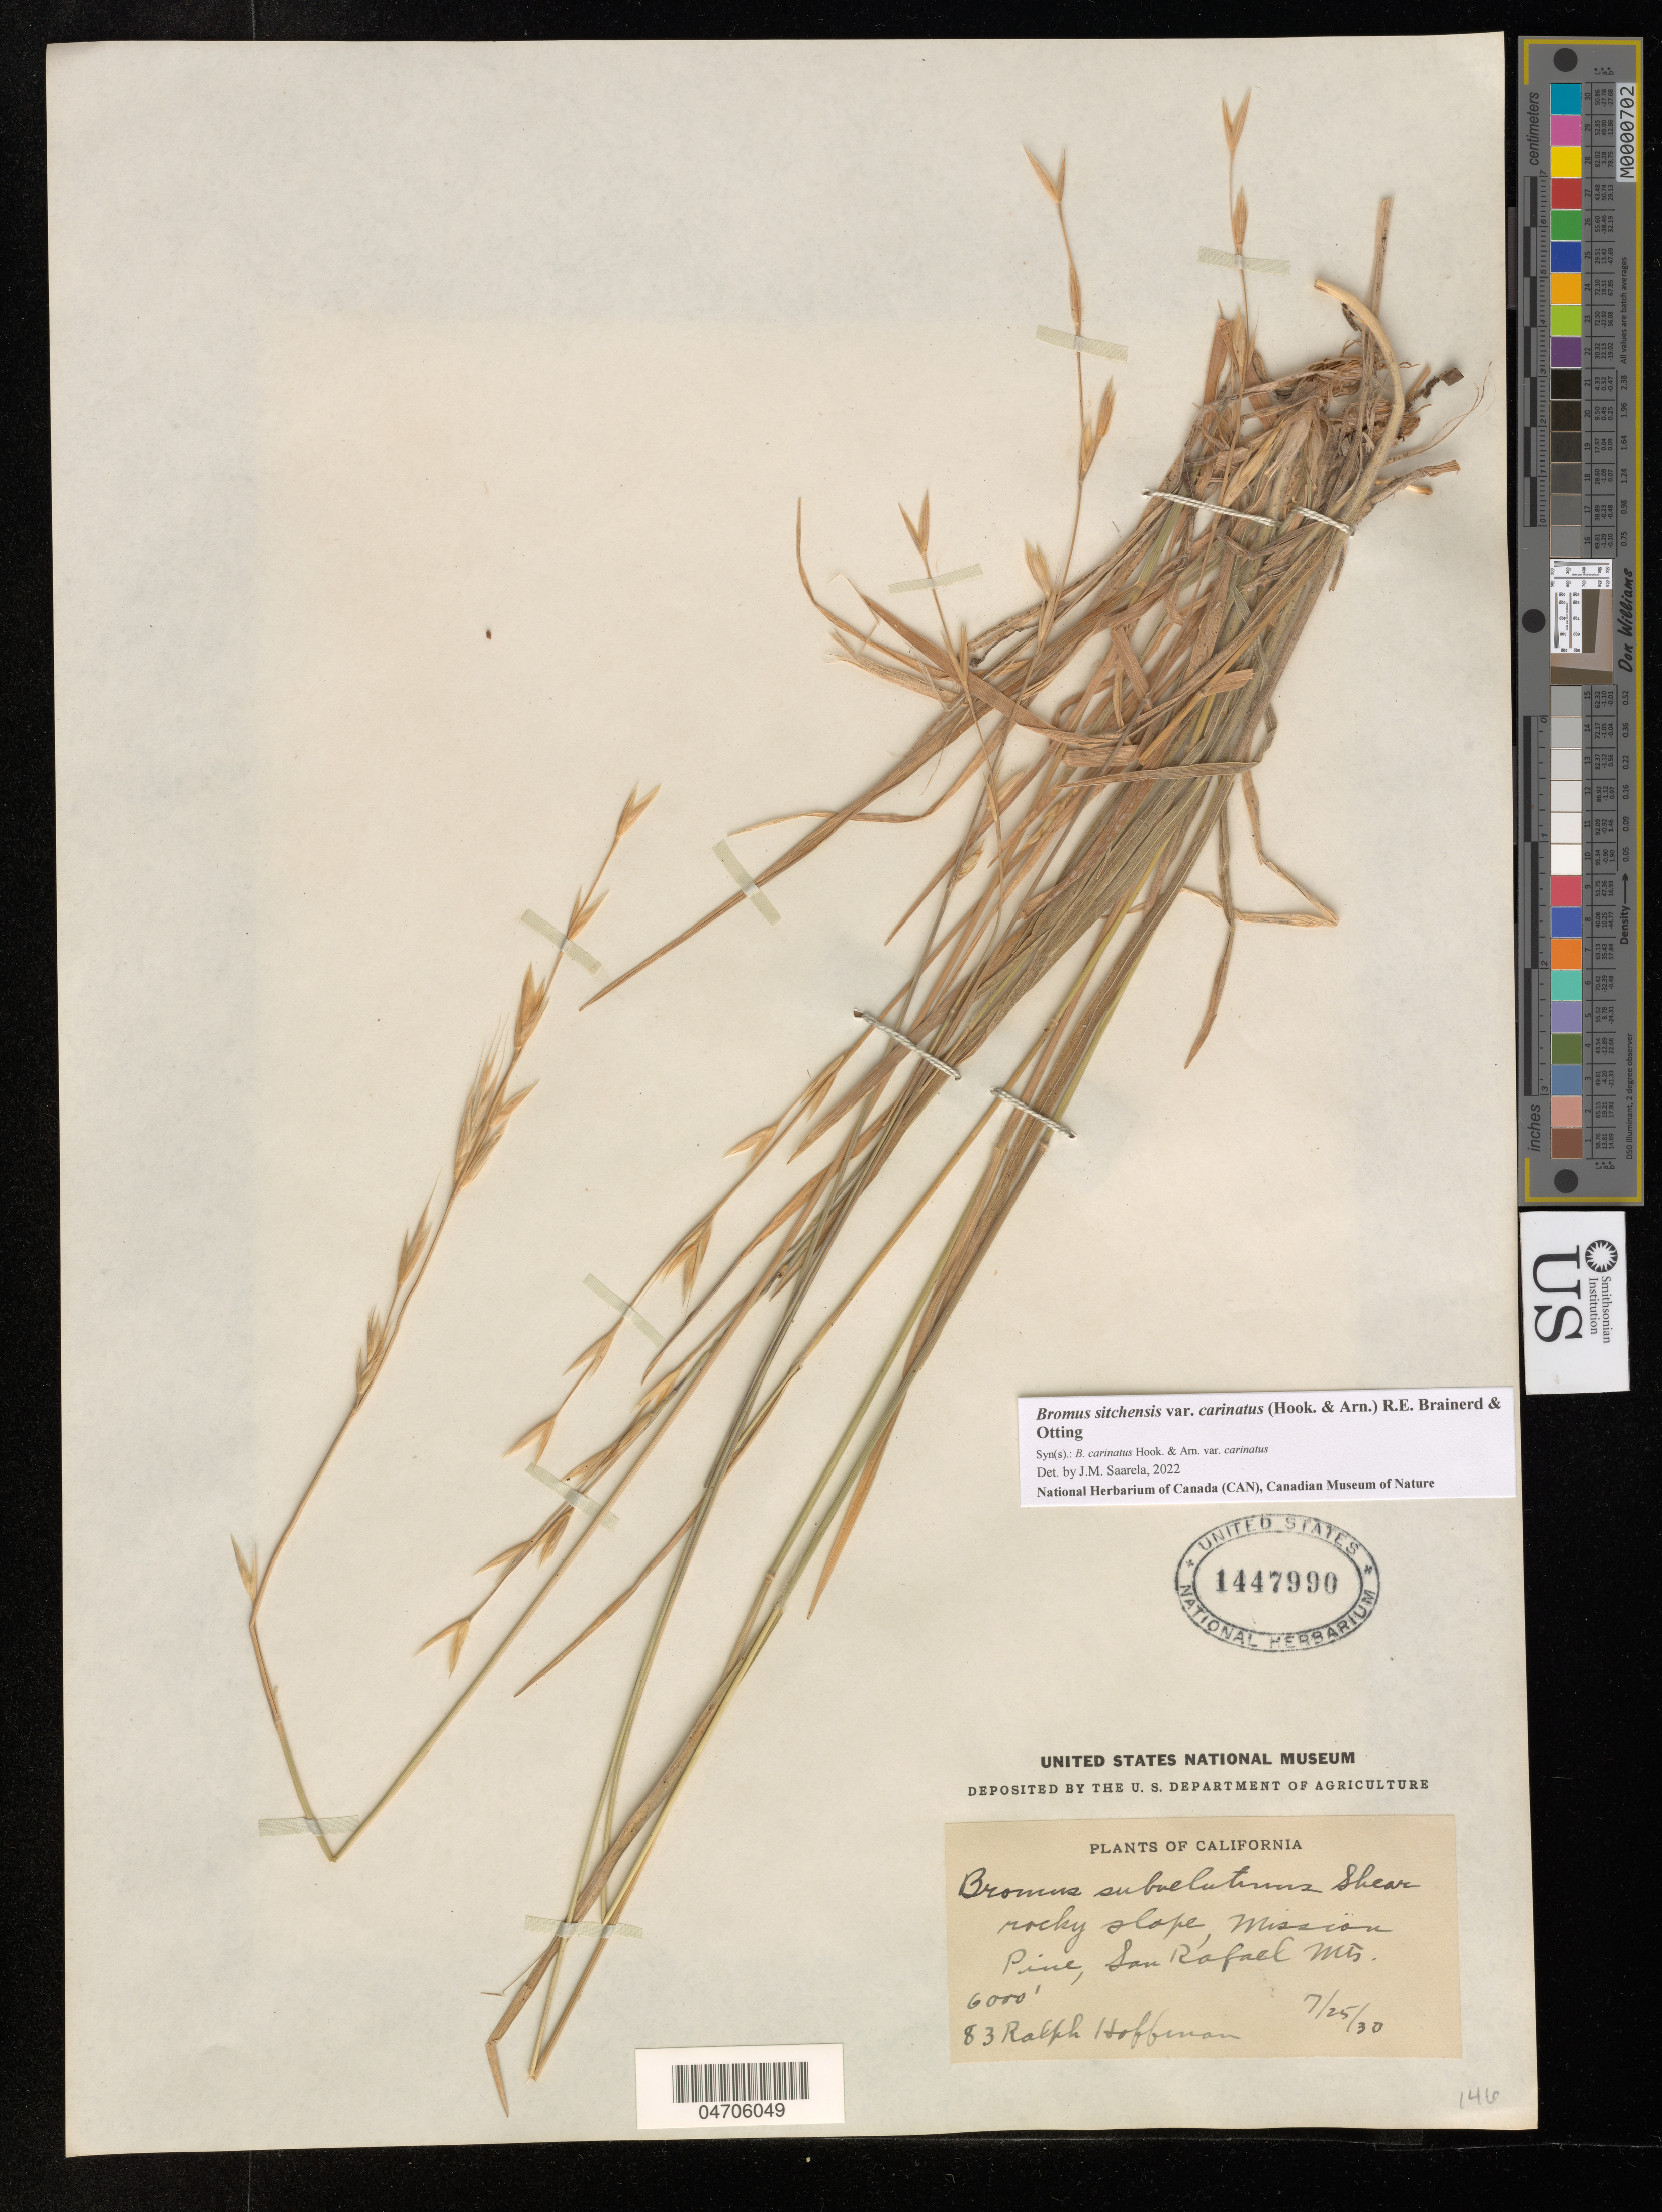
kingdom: Plantae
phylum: Tracheophyta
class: Liliopsida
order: Poales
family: Poaceae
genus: Bromus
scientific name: Bromus carinatus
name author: Hook. & Arn.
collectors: R. Hoffman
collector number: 83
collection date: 1930-07-25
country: United States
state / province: California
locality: Mission Pine, San Rafael Mts.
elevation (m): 1829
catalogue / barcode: US 1447990